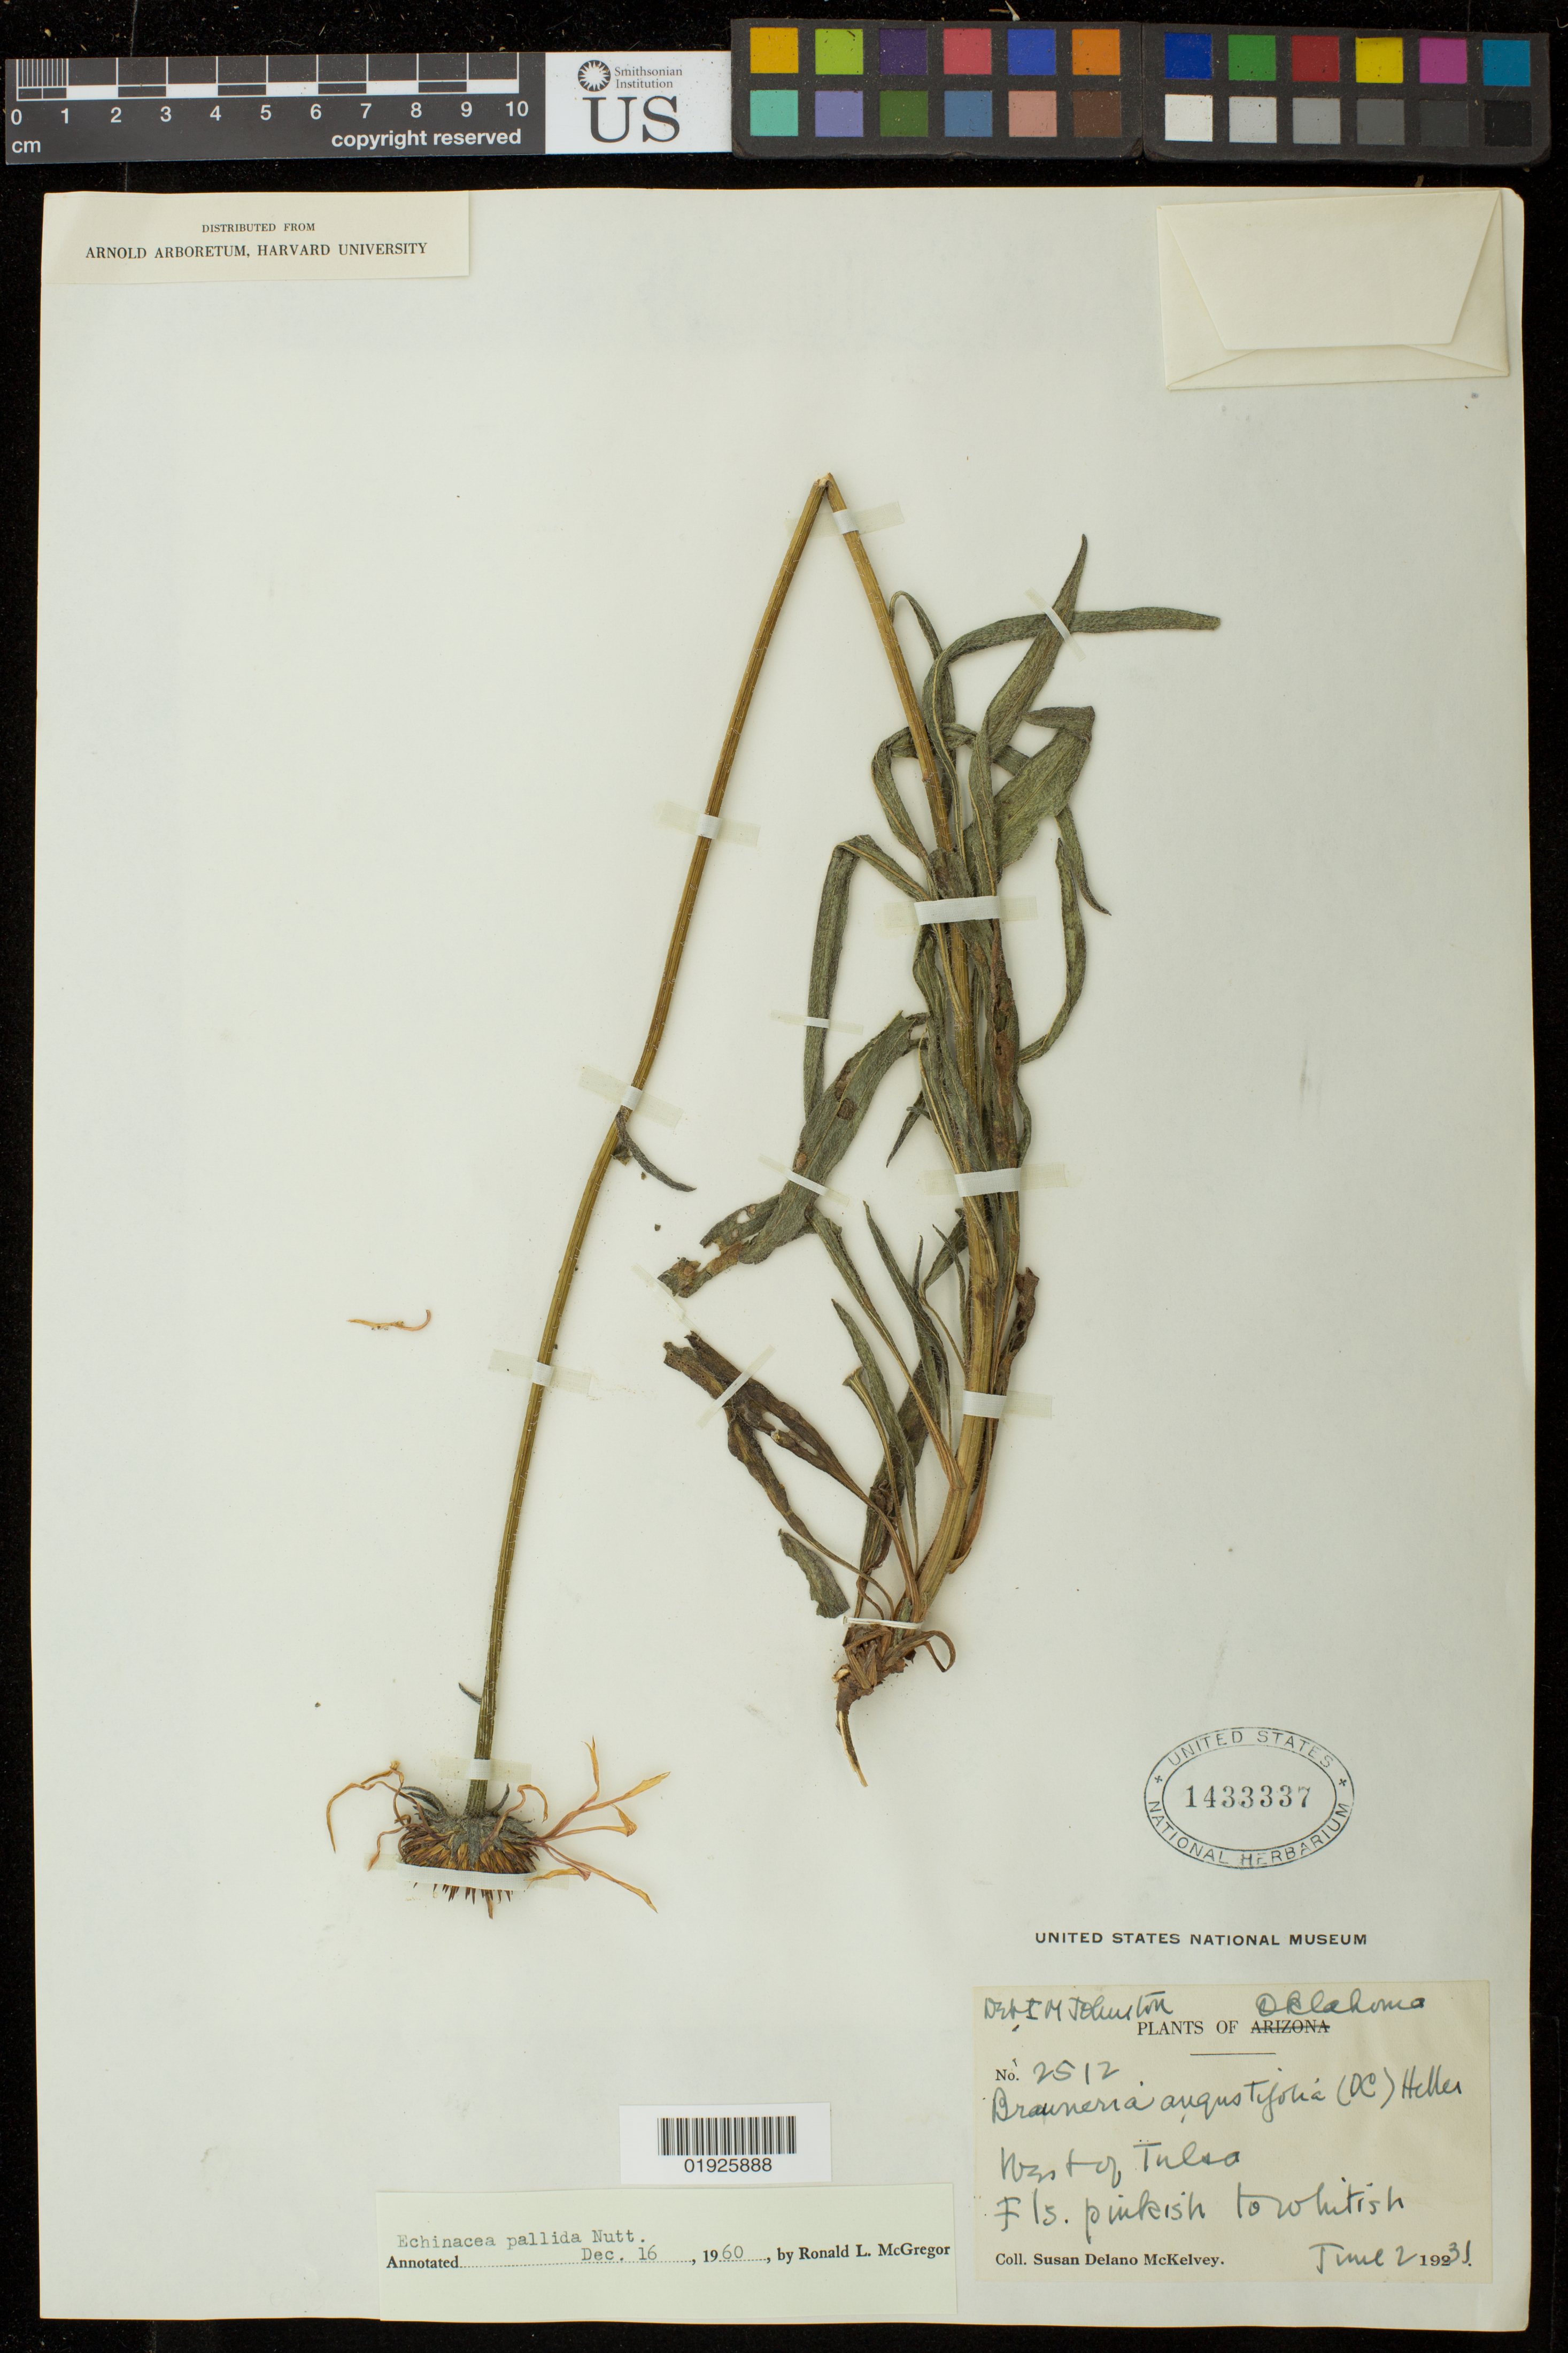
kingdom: Plantae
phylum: Tracheophyta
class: Magnoliopsida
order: Asterales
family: Asteraceae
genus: Echinacea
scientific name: Echinacea pallida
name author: (Nutt.) Nutt.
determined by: McGregor, R. L.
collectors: S. A. McKelvey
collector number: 2512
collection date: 1931-06-02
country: United States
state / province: Oklahoma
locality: Tulsa.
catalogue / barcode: US 1433337